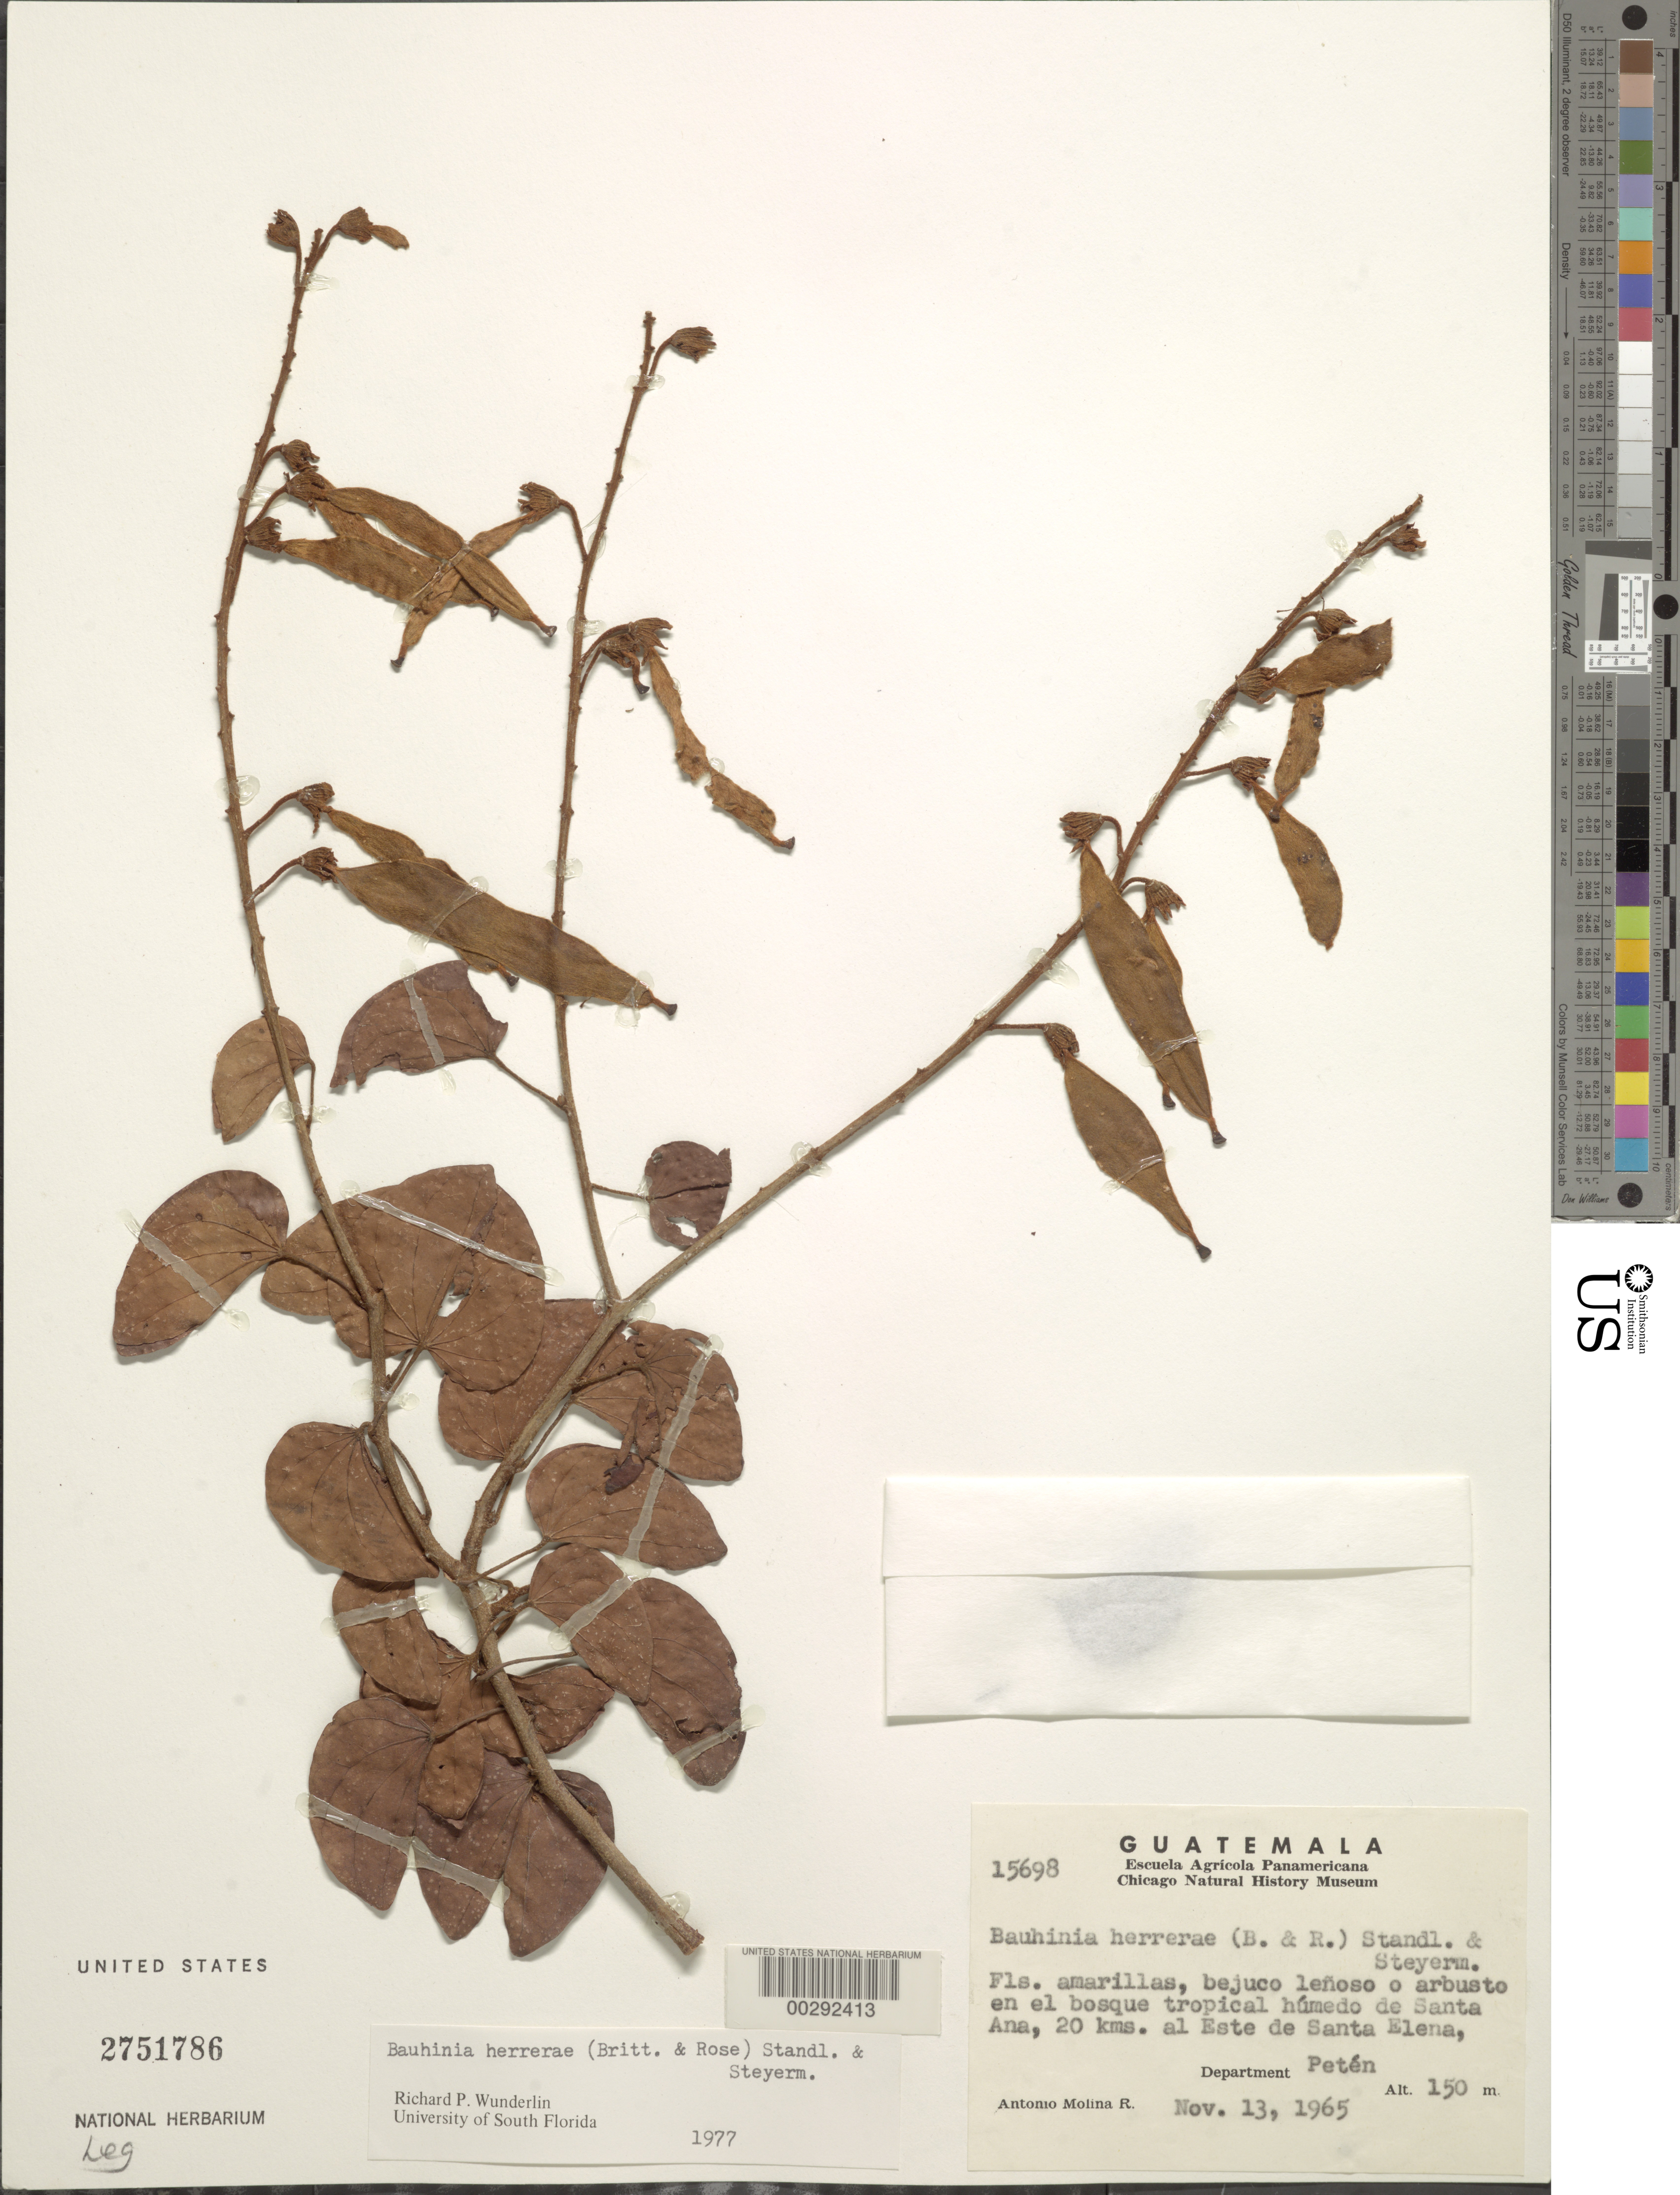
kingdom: Plantae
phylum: Tracheophyta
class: Magnoliopsida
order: Fabales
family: Fabaceae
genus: Bauhinia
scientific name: Bauhinia herrerae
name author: (Britton & Rose) Standl. & Steyerm.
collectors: A. Molina R.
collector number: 15698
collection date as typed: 13 Nov 1965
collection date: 1965-11-13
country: Guatemala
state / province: El Petén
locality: Santa Ana, 20 km E of Santa Elena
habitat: Wet tropical forest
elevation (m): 150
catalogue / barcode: US 2751786